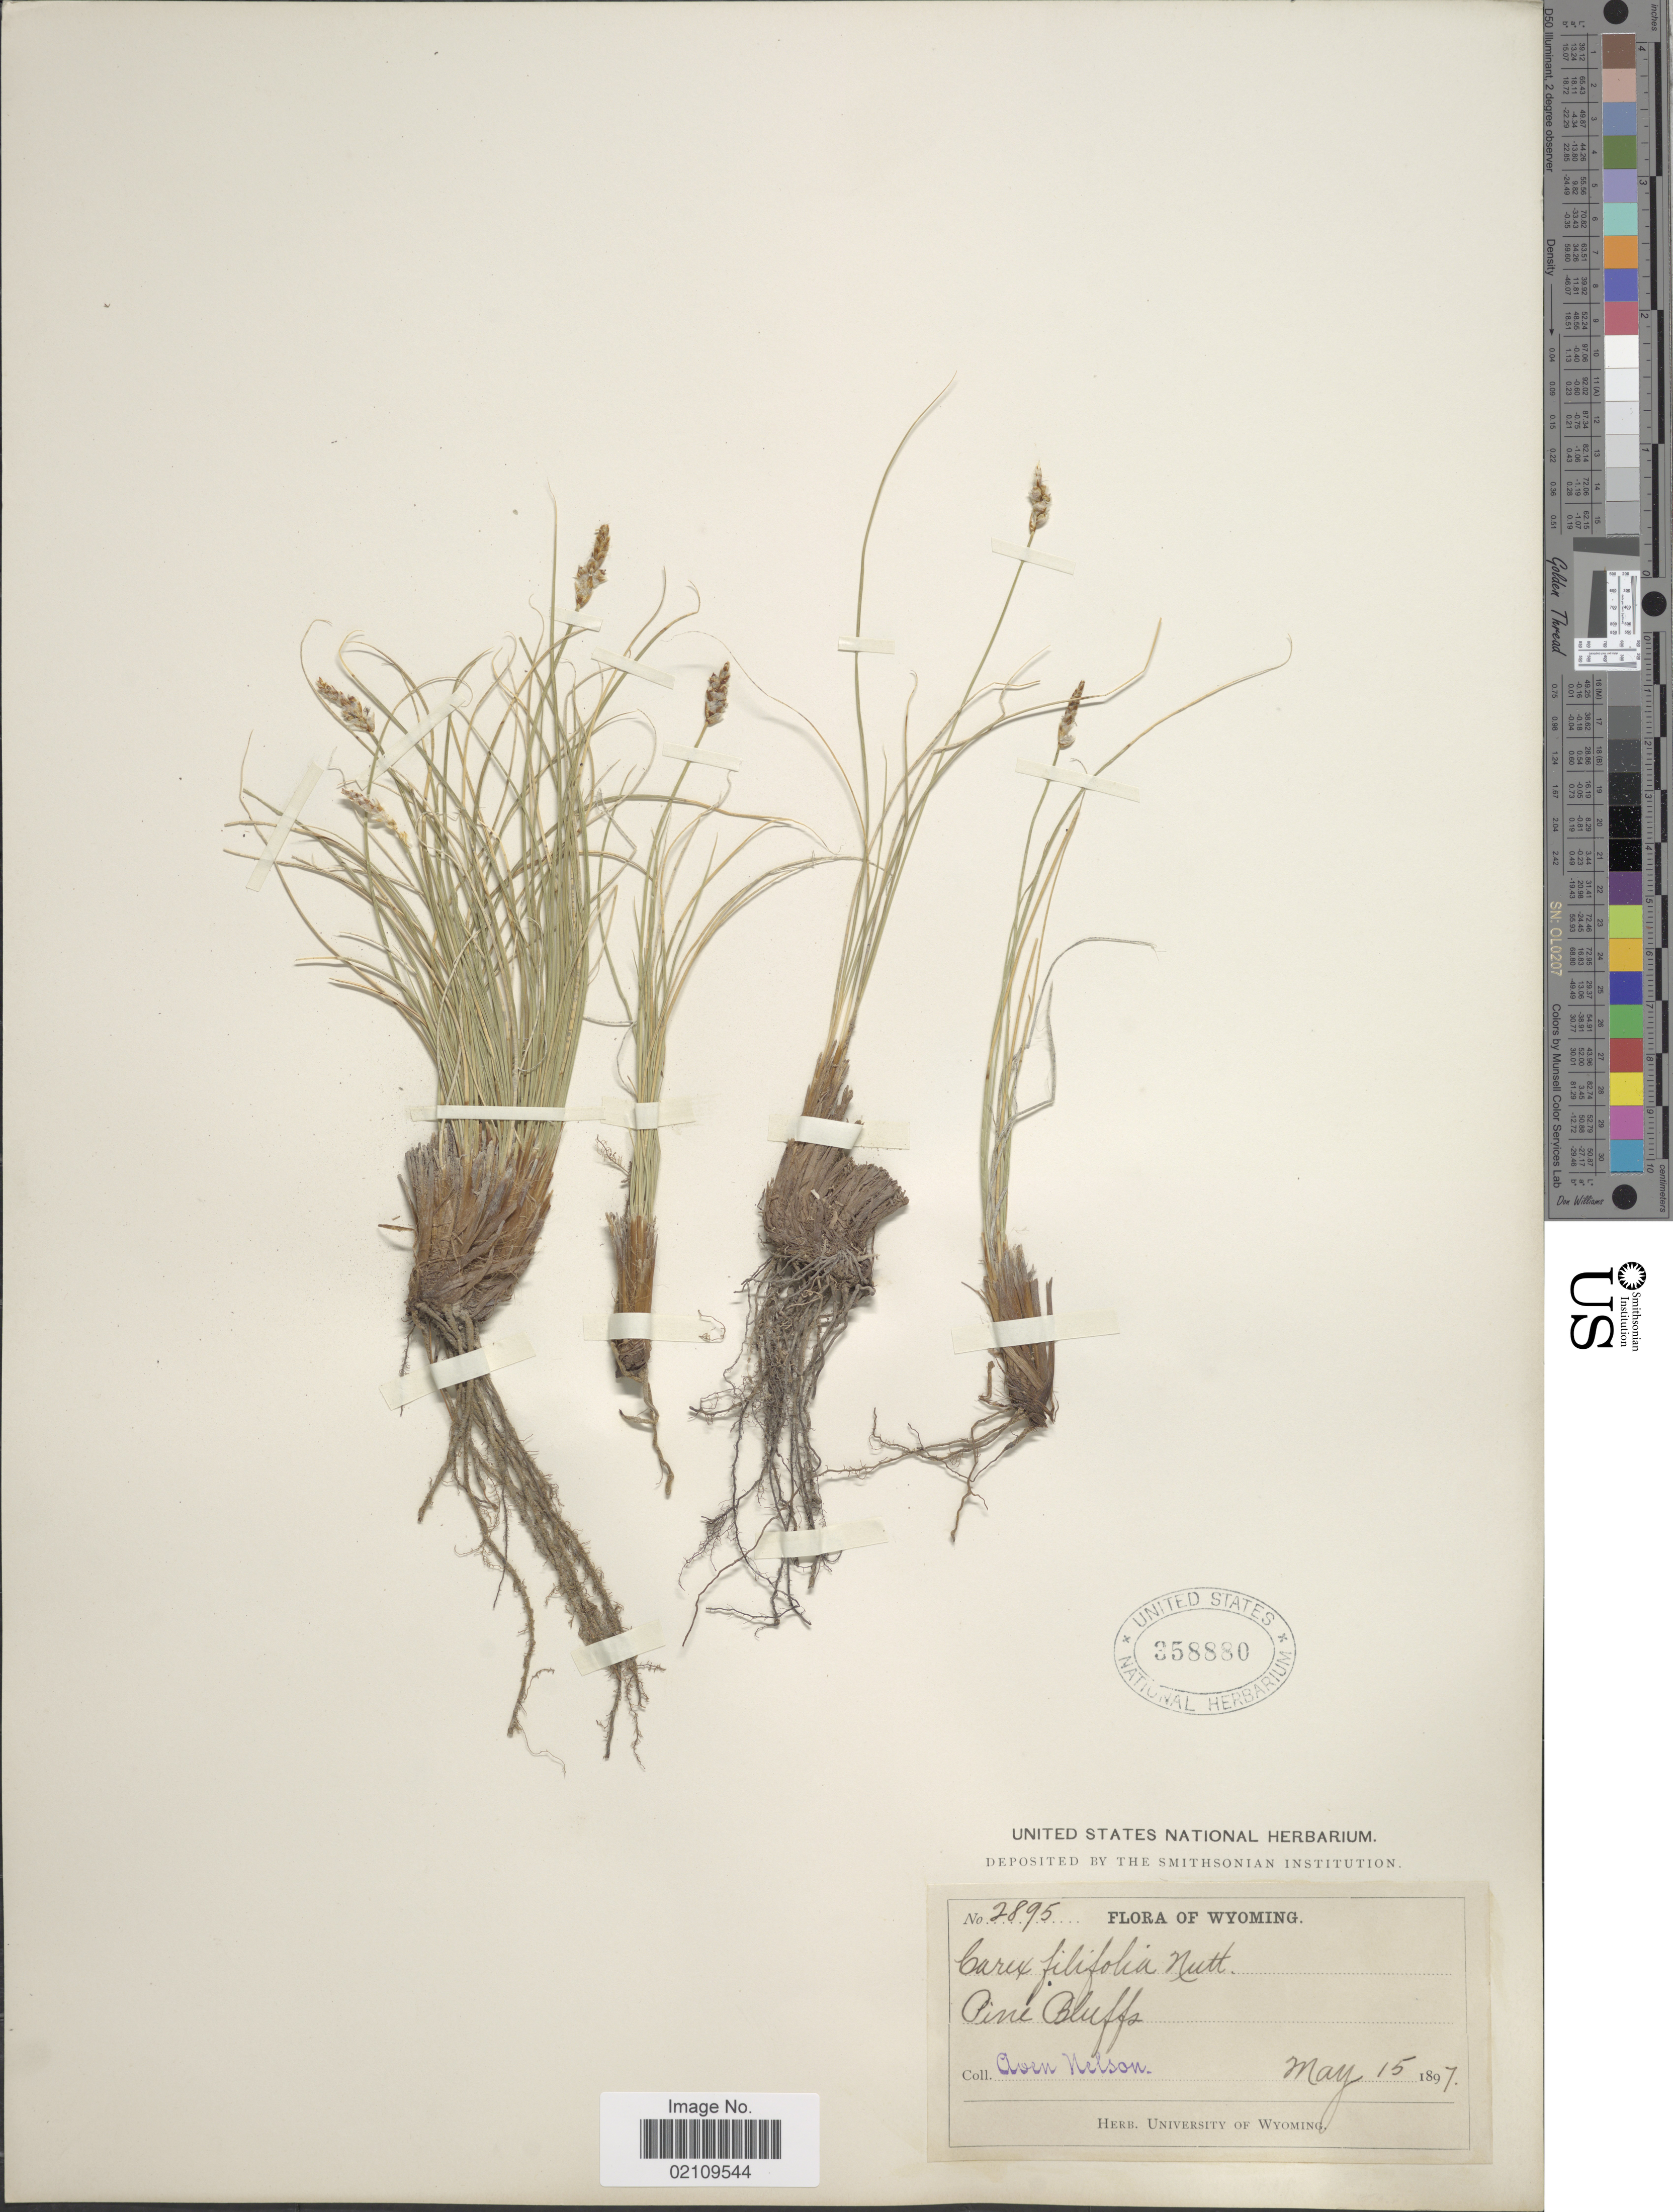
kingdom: Plantae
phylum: Tracheophyta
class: Liliopsida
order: Poales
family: Cyperaceae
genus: Carex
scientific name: Carex filifolia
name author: Nutt.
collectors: A. Nelson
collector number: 2895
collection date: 1897-05-15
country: United States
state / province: Wyoming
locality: Pine Bluffs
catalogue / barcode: US 358880